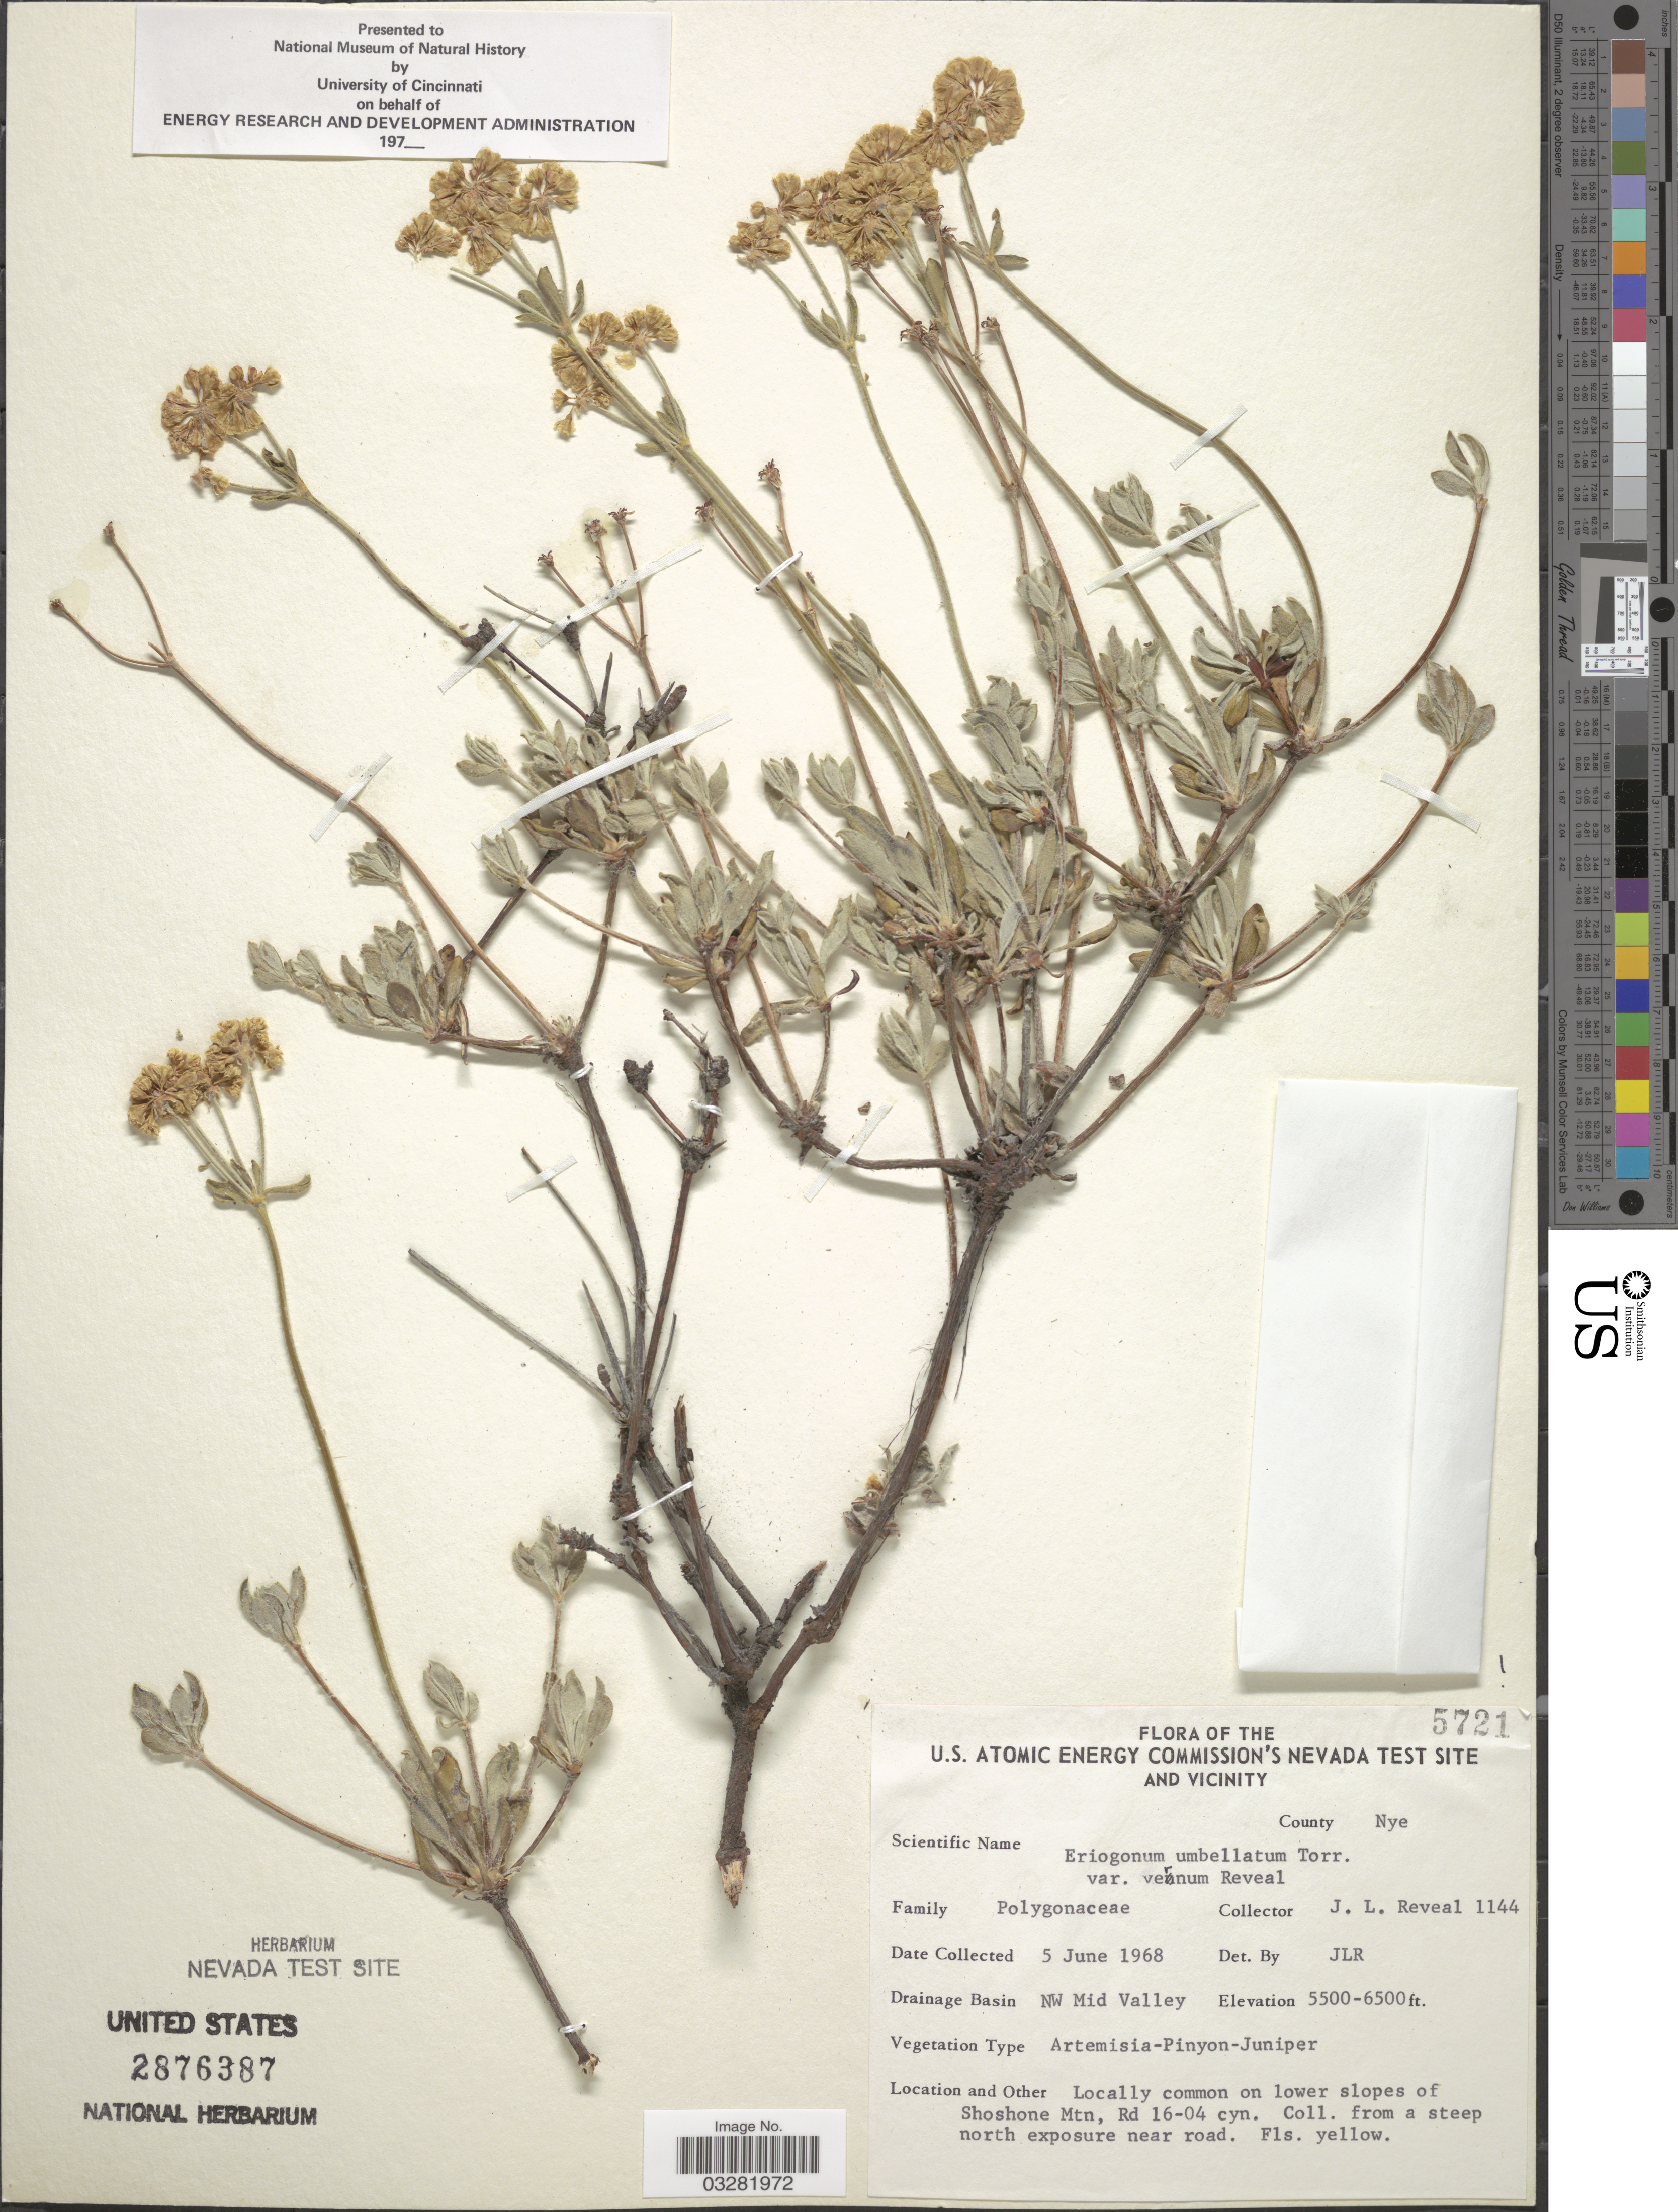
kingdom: Plantae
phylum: Tracheophyta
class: Magnoliopsida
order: Caryophyllales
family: Polygonaceae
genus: Eriogonum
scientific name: Eriogonum umbellatum var. vernum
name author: Reveal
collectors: J. Reveal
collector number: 1144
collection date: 1968-06-05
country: United States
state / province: Nevada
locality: The U.S. Atomic Energy Commission's Nevada Test Site and Vicinity. County Nye. Drainage Basin NW Mid Valley. Locally common on lower slopes of Shoshone Mtn, Rd 16-04 cyn. Coll. from a steep north exposure near road.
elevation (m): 1676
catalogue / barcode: US 2876387